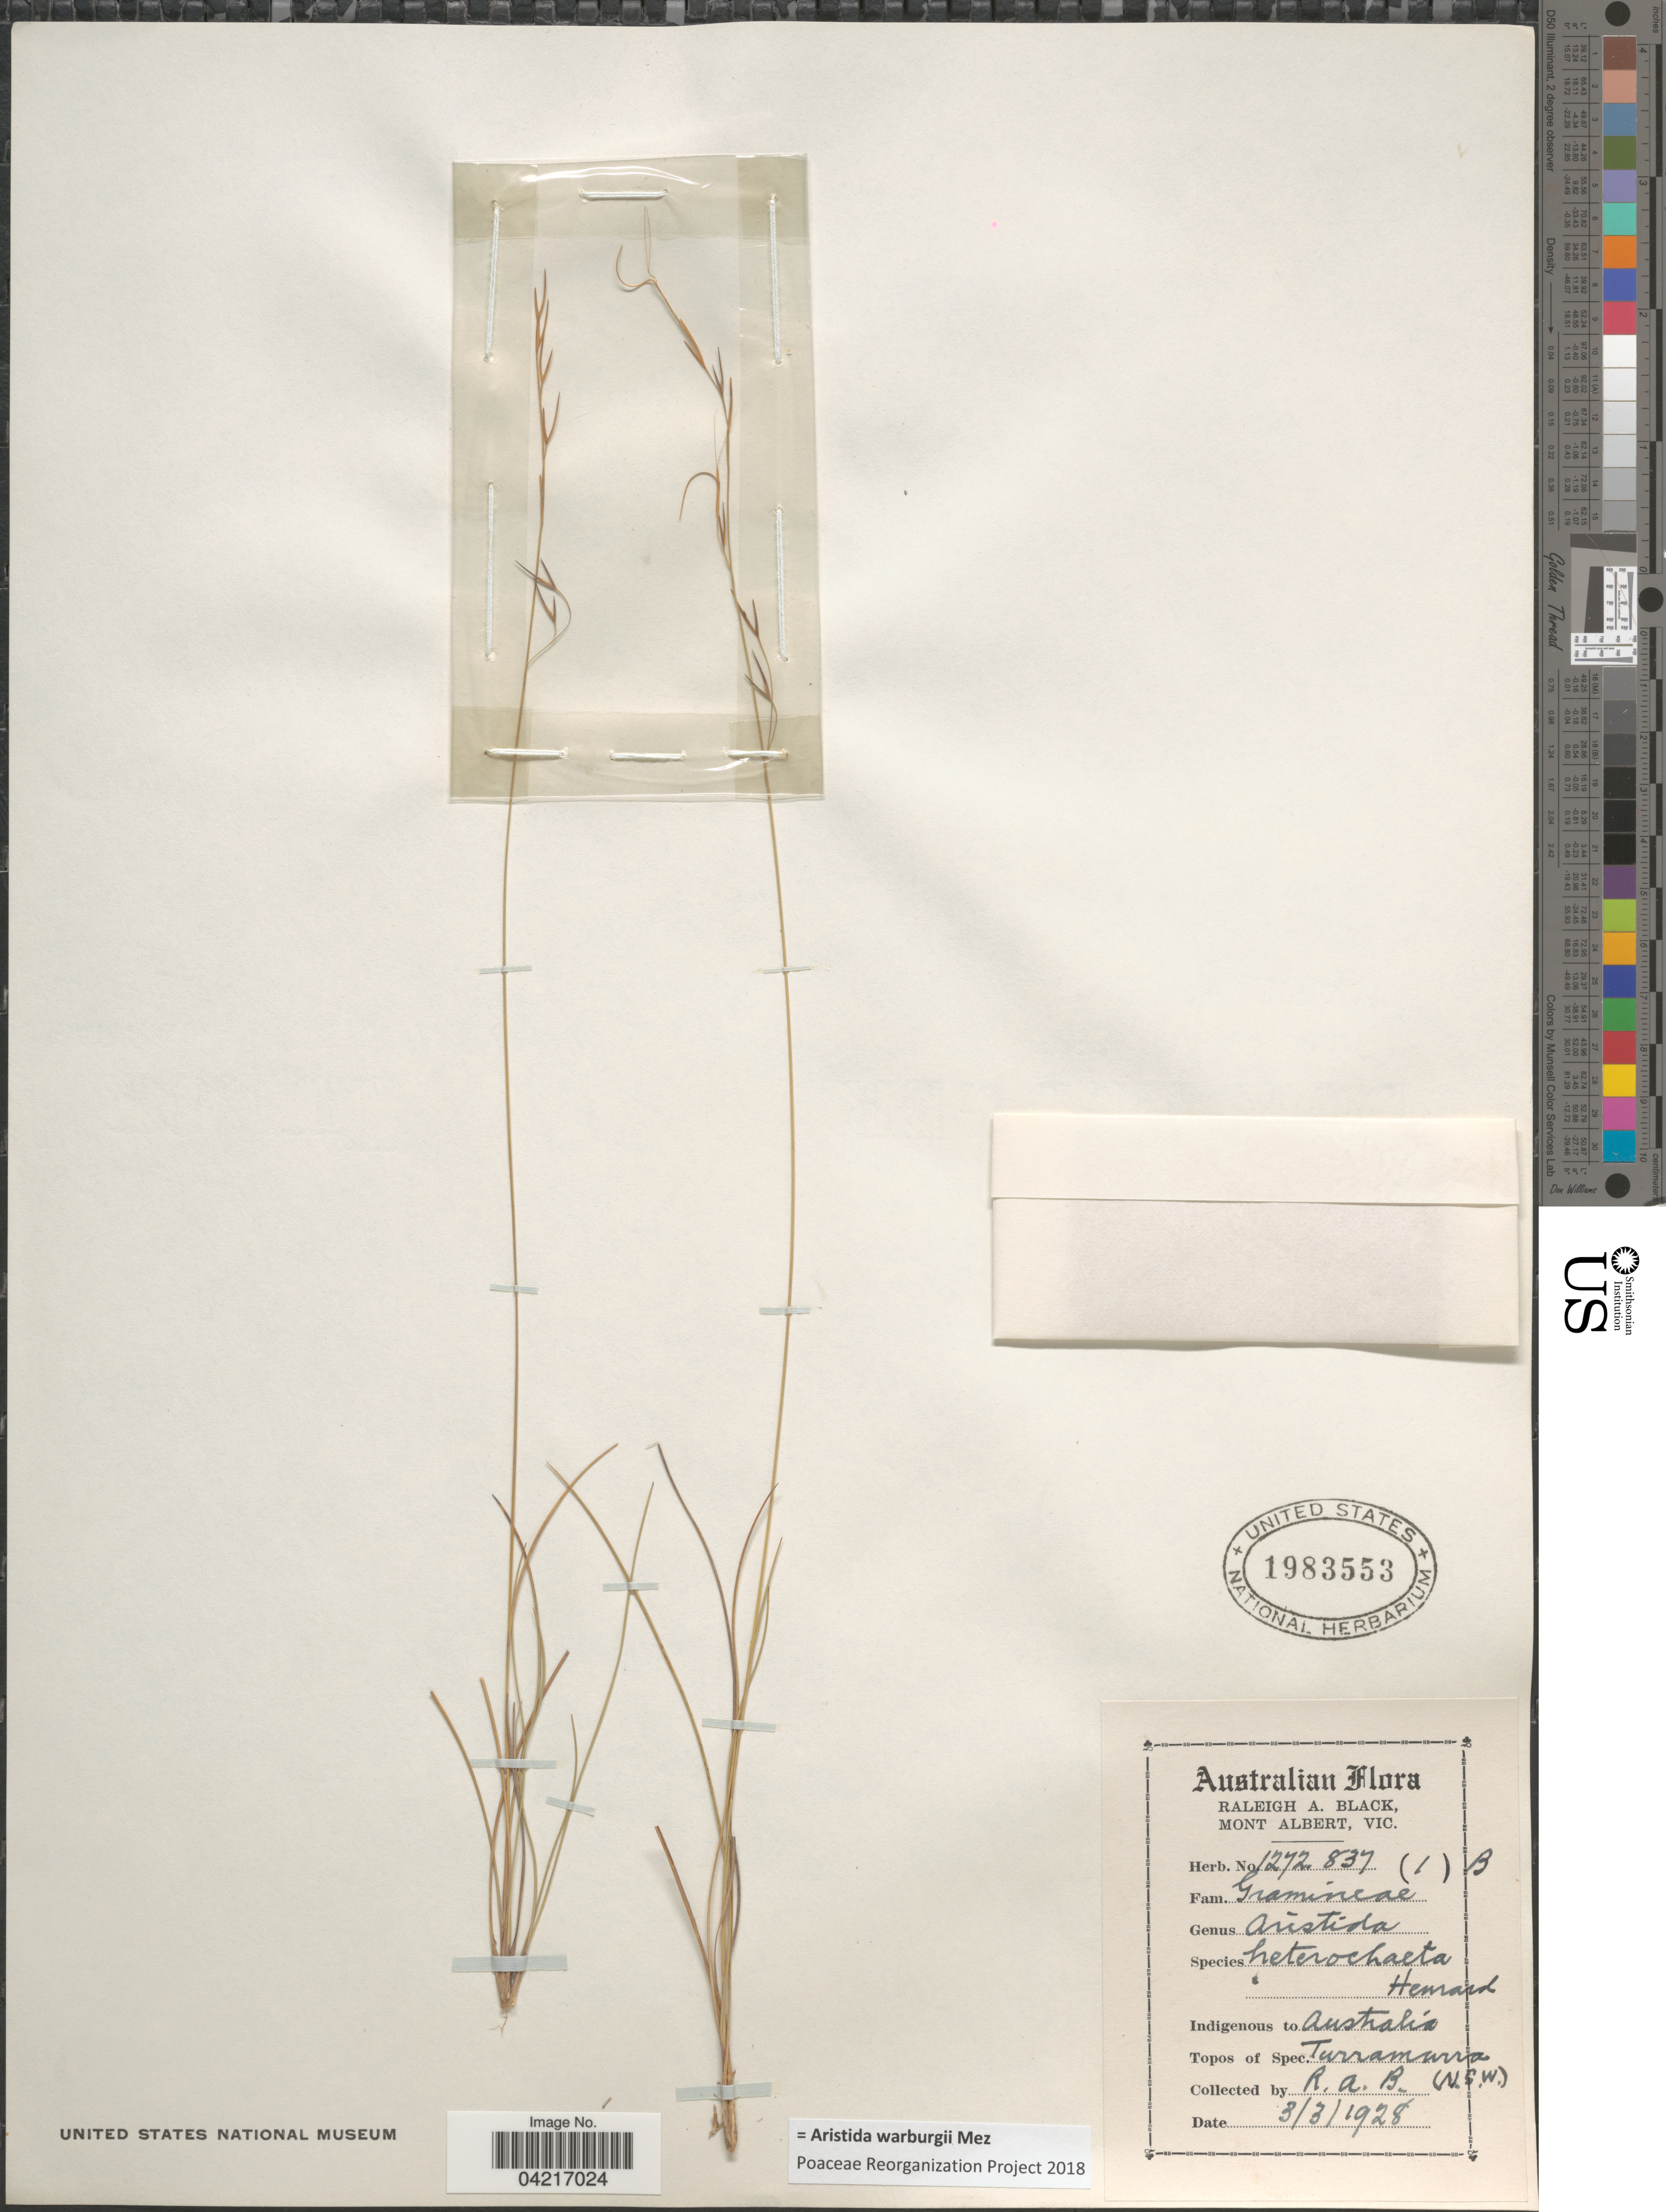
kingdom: Plantae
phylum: Tracheophyta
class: Liliopsida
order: Poales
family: Poaceae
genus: Aristida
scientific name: Aristida warburgii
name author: Mez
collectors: R. A. Black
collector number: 1272837(1) B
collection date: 1928-03-03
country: Australia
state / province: New South Wales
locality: Turramurra.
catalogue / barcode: US 1983553